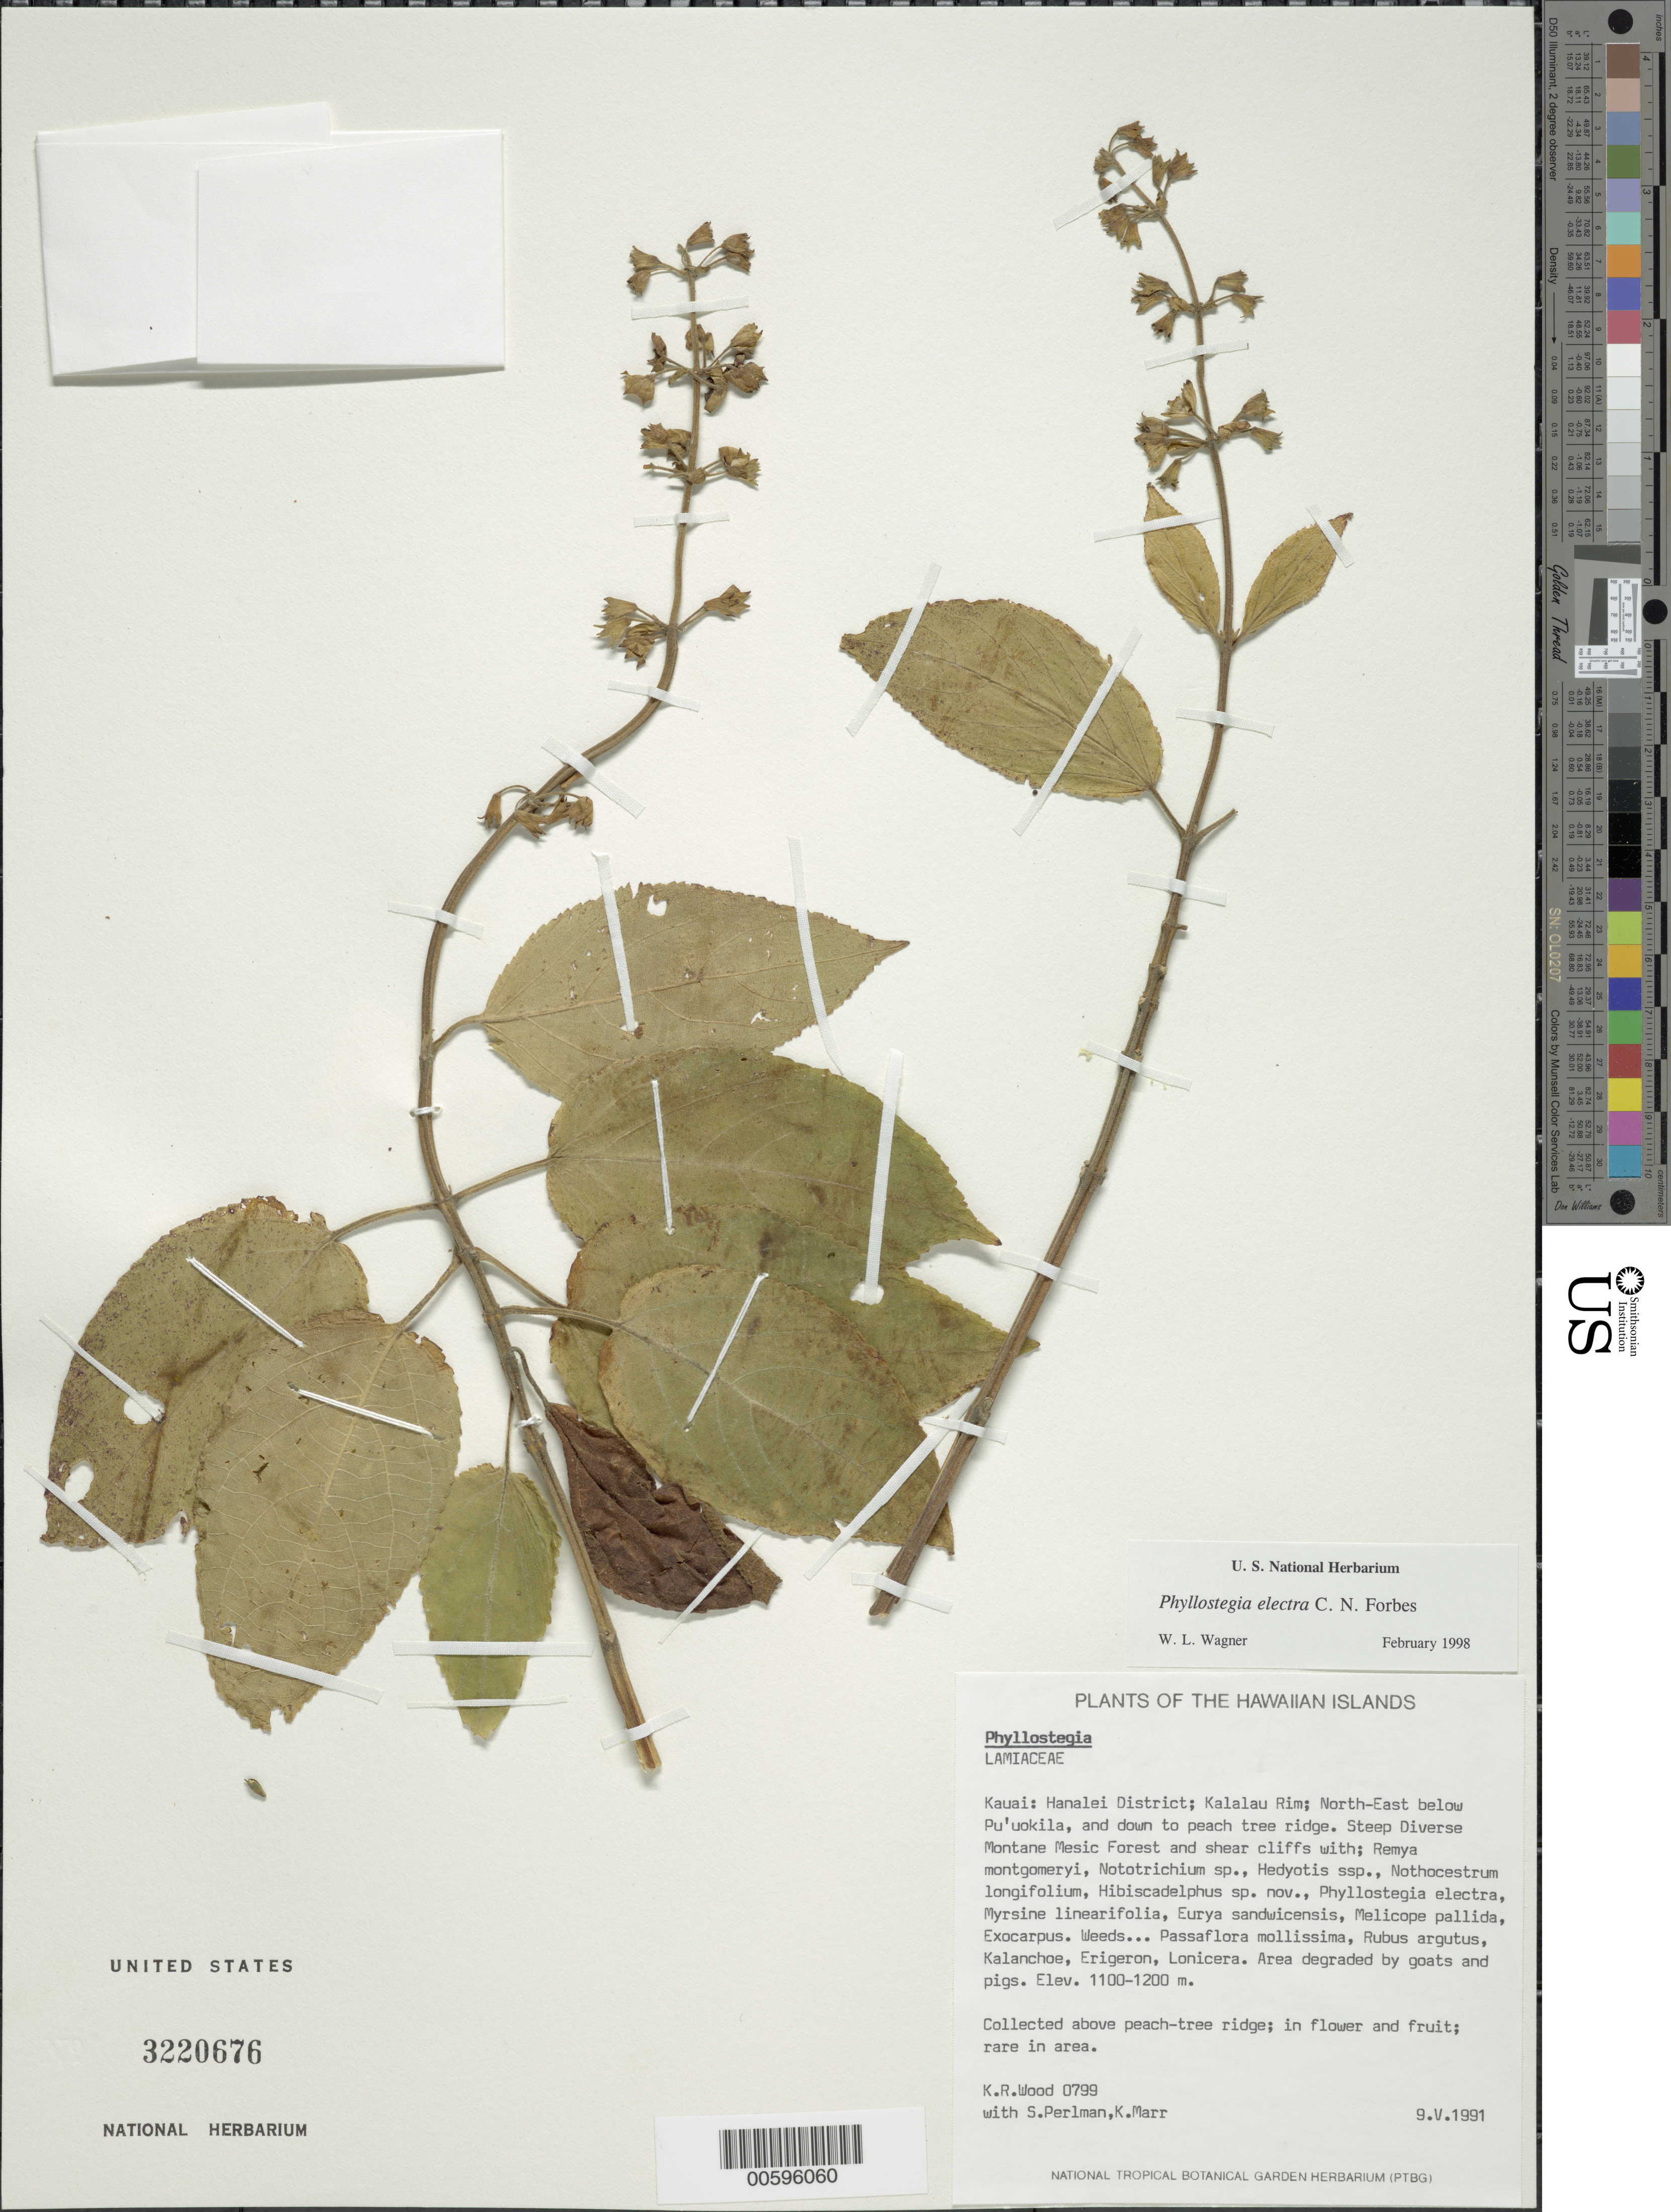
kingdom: Plantae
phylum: Tracheophyta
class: Magnoliopsida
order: Lamiales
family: Lamiaceae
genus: Phyllostegia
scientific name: Phyllostegia electra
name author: C.N. Forbes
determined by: Wagner, W. L., (BOT), Smithsonian Institution - National Museum of Natural History (UNITED STATES)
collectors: K. R. Wood, S. P. Perlman & K. Marr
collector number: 0799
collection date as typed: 9 May 1991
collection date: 1991-05-09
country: United States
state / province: Hawaii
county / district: Kauai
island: Kaua'i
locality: Hanalei Dist; Kalalau Rim; NE below Pu'uokila, and down to peachtree ridge.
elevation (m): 1100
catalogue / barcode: US 3220676